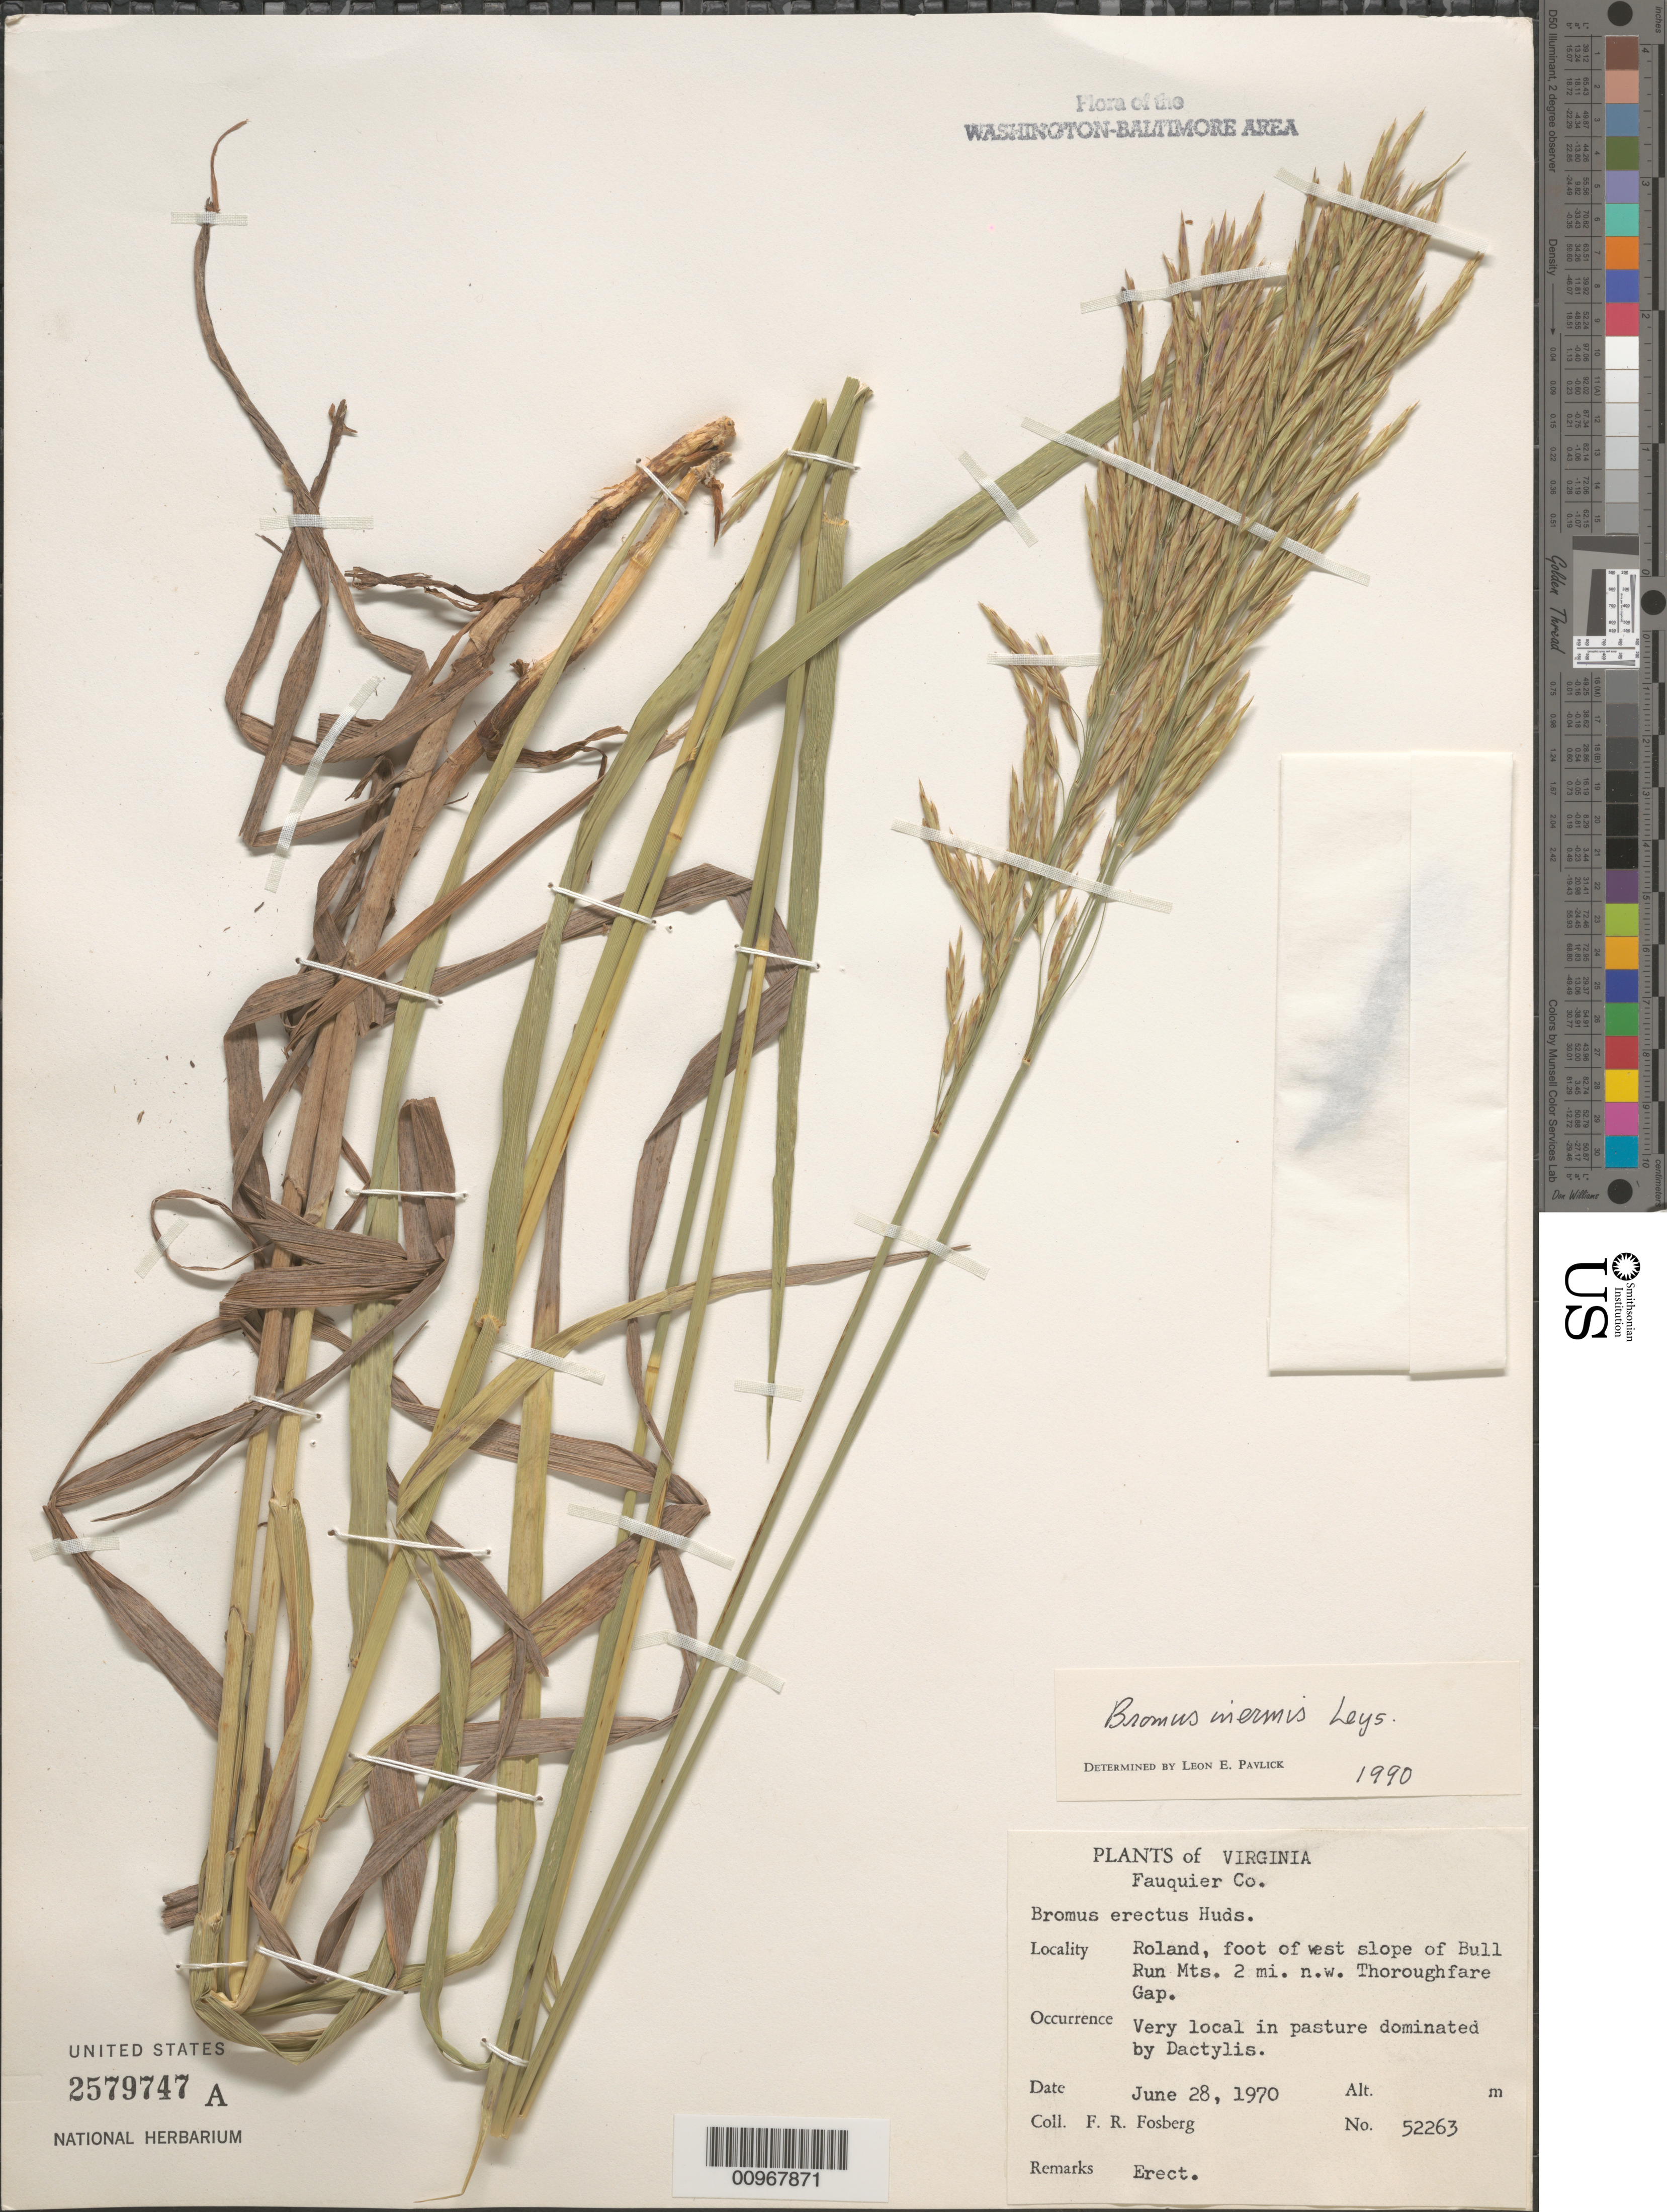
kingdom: Plantae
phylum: Tracheophyta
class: Liliopsida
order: Poales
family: Poaceae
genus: Bromus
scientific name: Bromus inermis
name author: Leyss.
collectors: F. R. Fosberg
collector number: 52263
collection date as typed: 28 Jun 1970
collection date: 1970-06-28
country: United States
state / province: Virginia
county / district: Fauquier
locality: Roland, 2 mi. NW of Thoroughfare Gap, W slope of Bull Run Mts. Bull Run Mts.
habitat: in pasture dominated by Dactylis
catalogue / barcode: US 2579747A